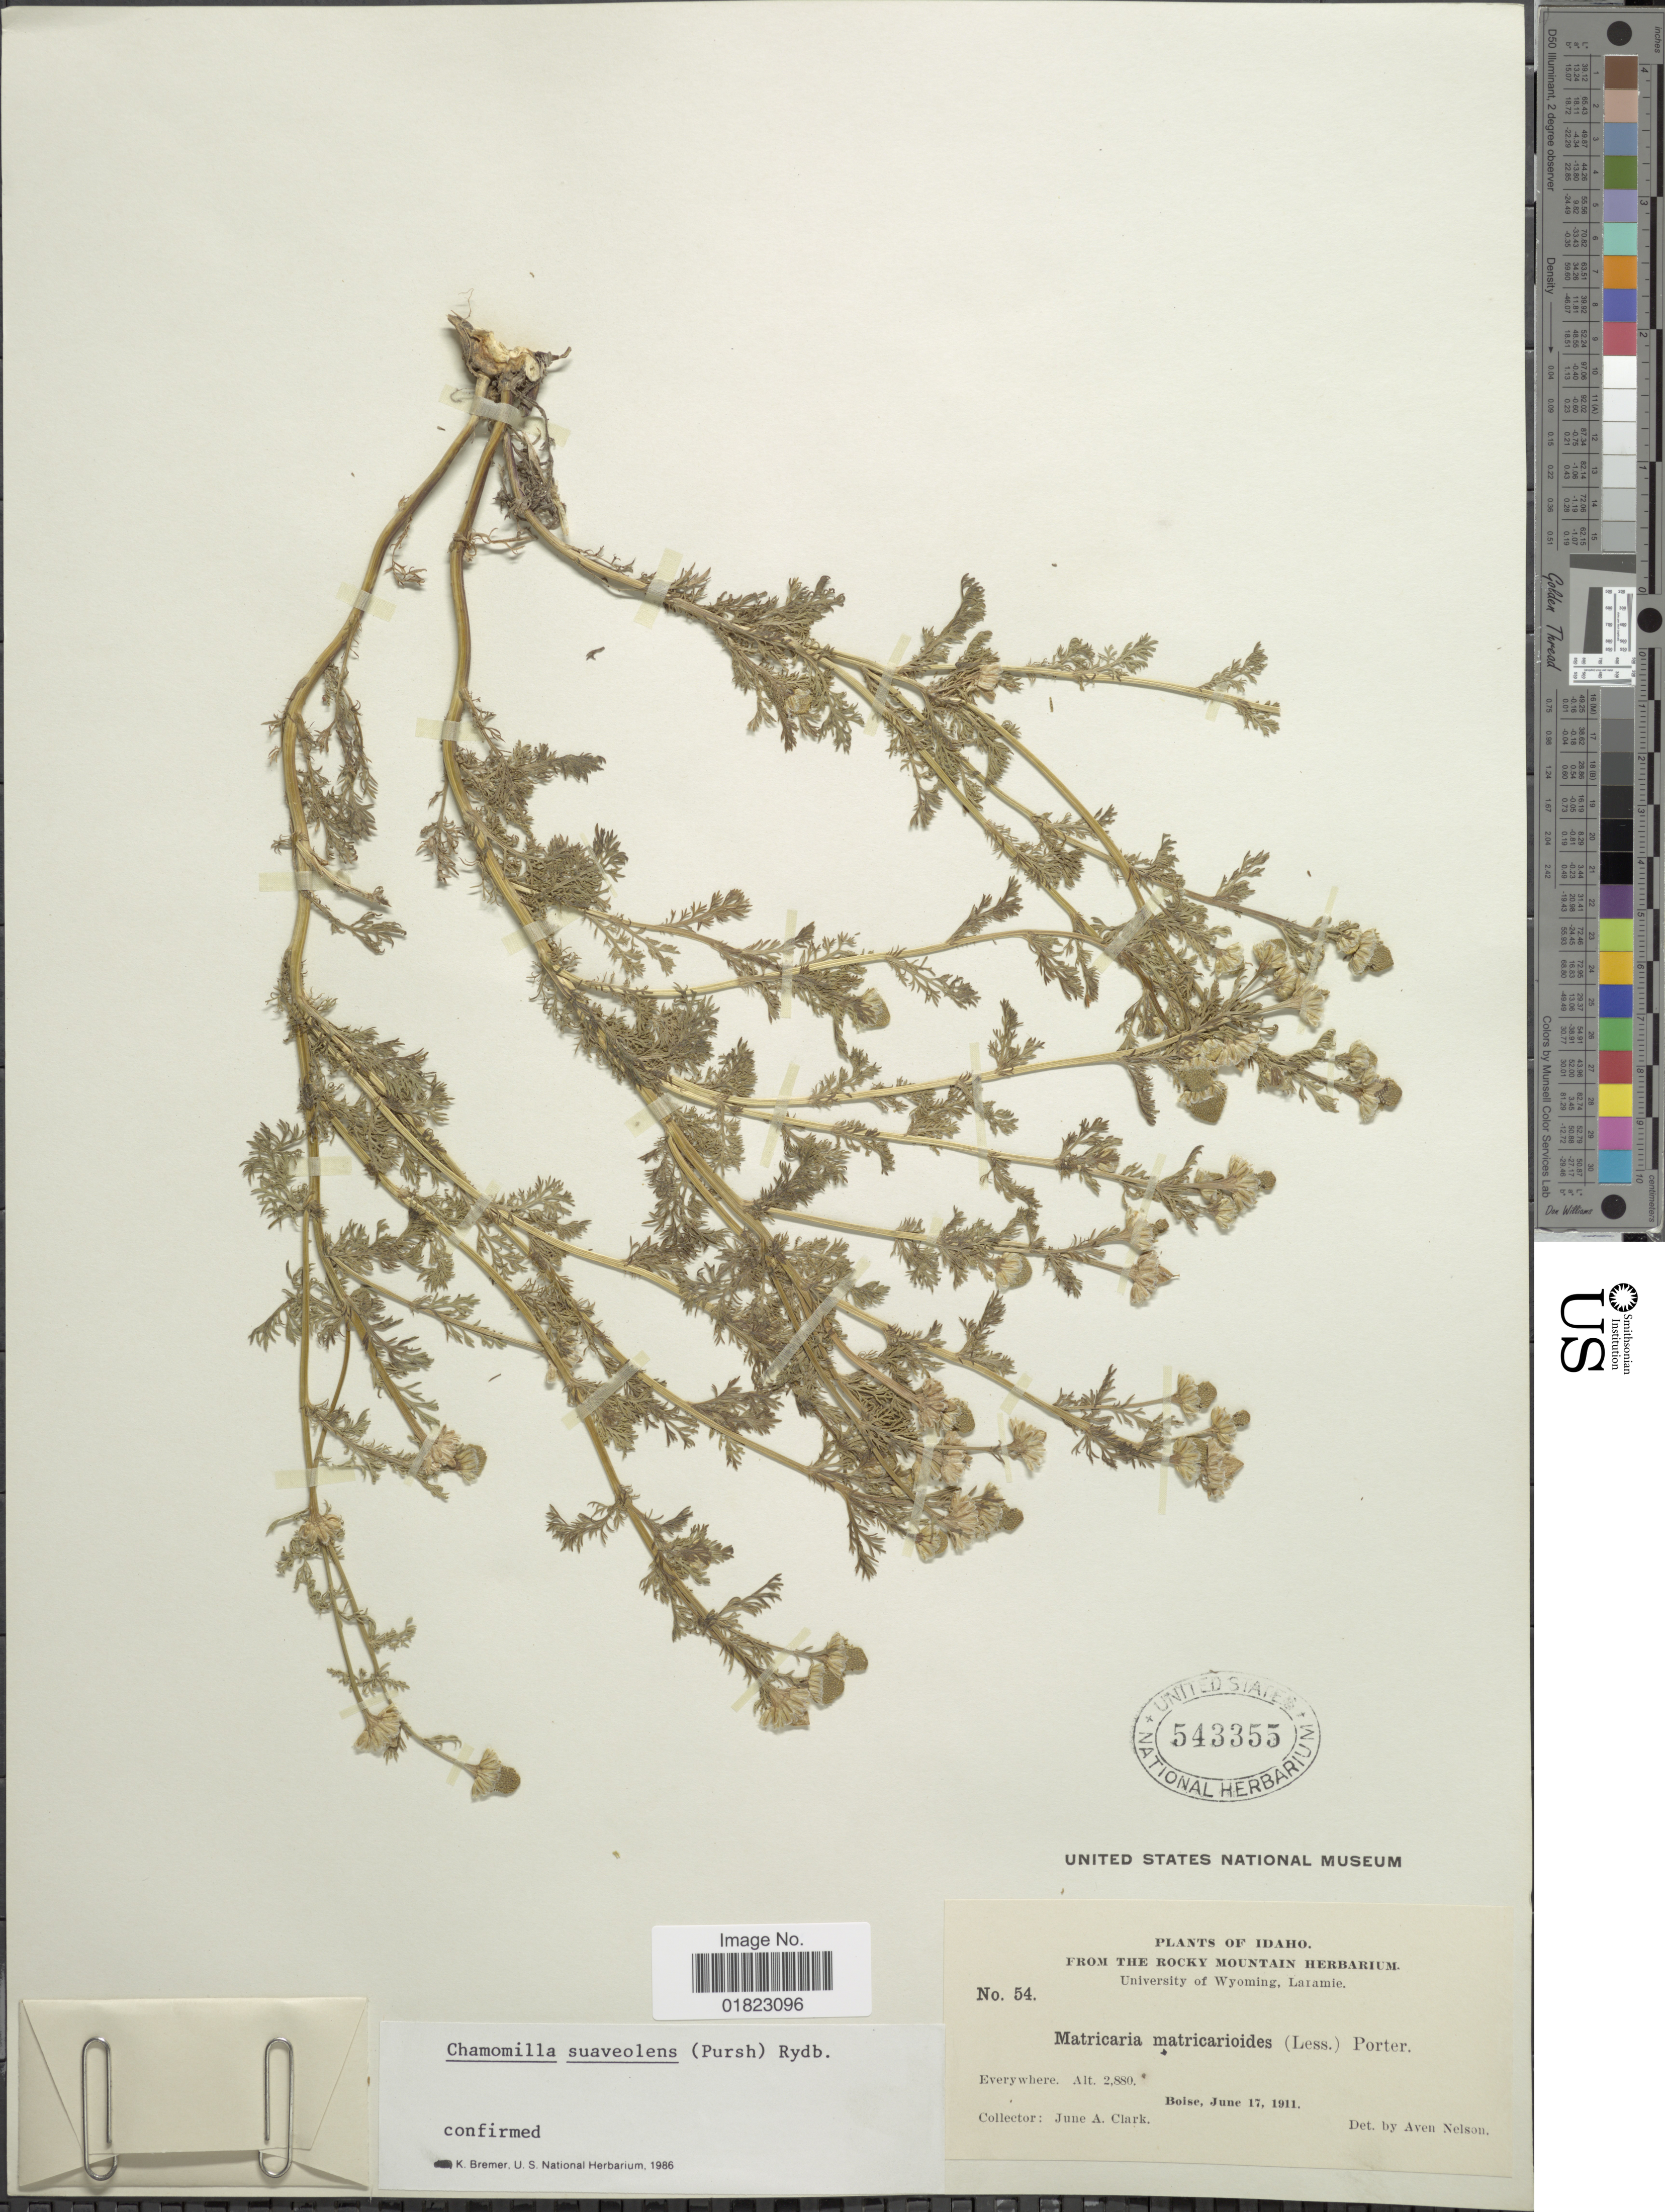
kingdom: Plantae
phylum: Tracheophyta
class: Magnoliopsida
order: Asterales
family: Asteraceae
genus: Matricaria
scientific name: Matricaria matricarioides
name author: (Less.) Porter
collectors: J. A. Clark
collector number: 54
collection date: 1911-06-17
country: United States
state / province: Idaho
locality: Idaho, everywhere. Boise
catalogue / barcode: US 543355